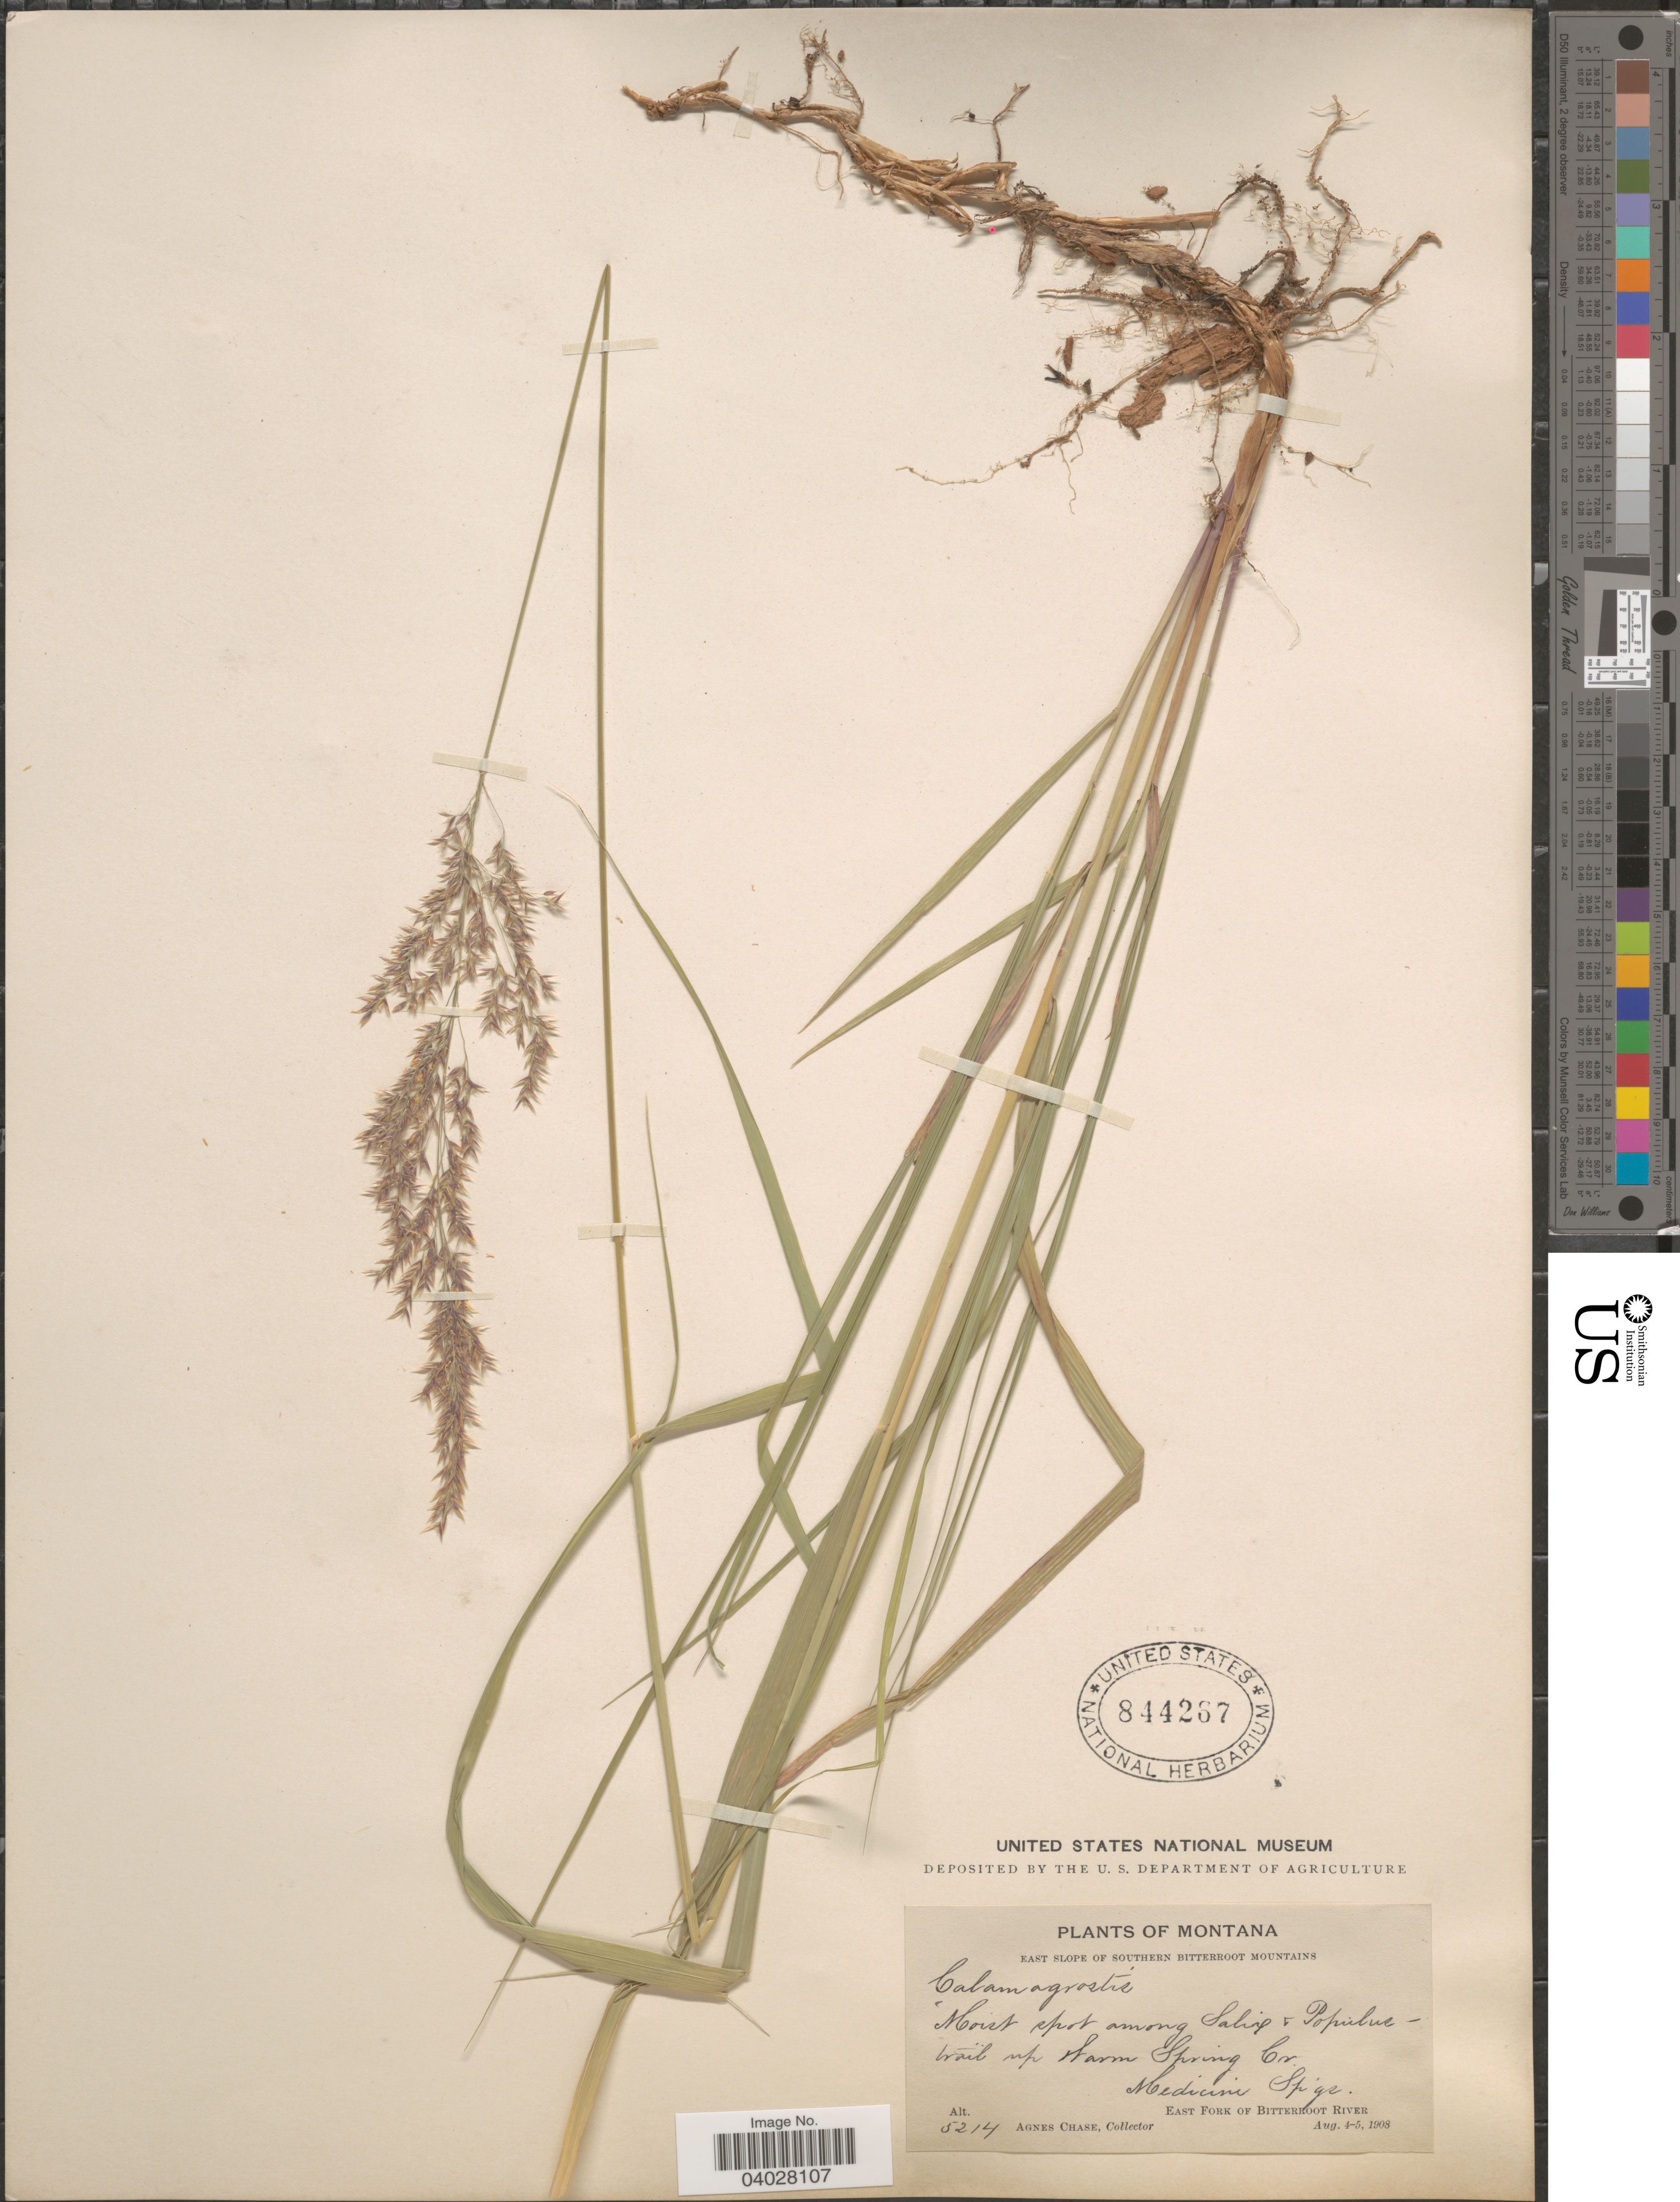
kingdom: Plantae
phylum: Tracheophyta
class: Liliopsida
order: Poales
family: Poaceae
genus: Calamagrostis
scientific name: Calamagrostis canadensis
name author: (Michx.) P. Beauv.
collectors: A. Chase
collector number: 5214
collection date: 1908-08-04/1908-08-05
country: United States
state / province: Montana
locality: East slope of Southern Bitterroot Mountains. Trail up Warm Spring Cr. Medicine Sp'gs. East Fork of Bitterroot River.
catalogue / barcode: US 844267